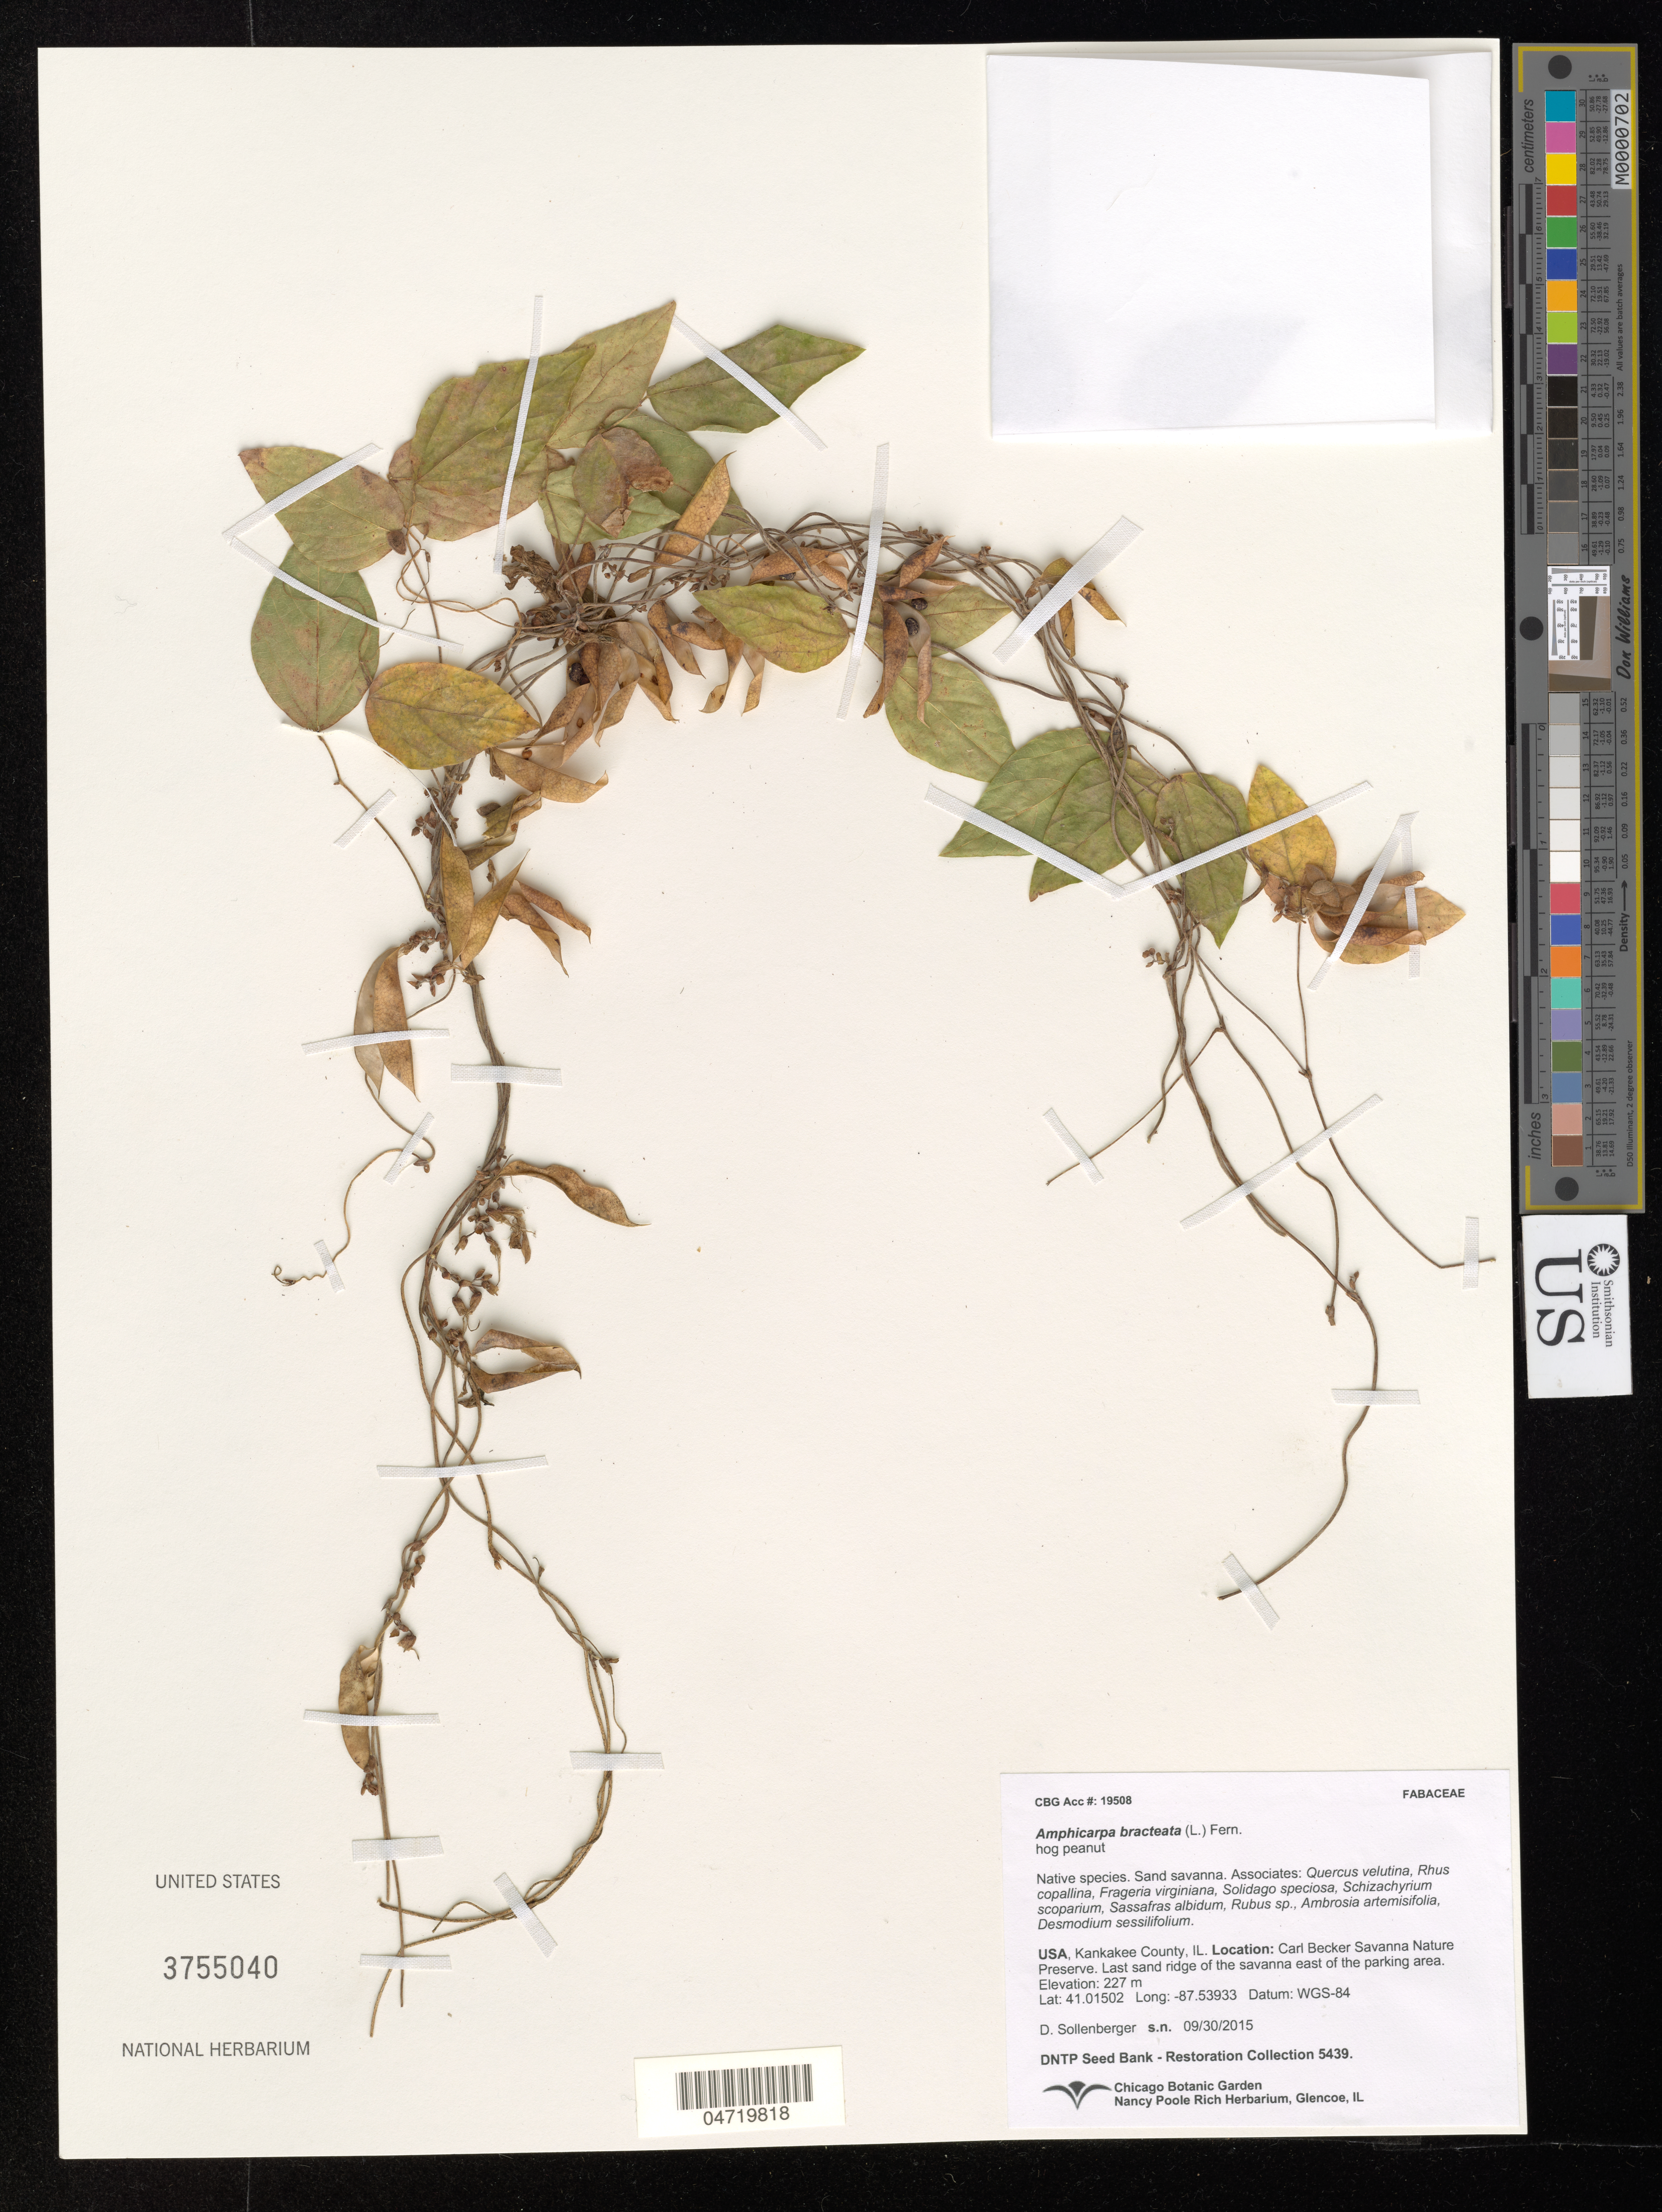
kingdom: Plantae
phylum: Tracheophyta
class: Magnoliopsida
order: Fabales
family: Fabaceae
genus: Amphicarpaea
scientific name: Amphicarpaea bracteata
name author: (L.) Fernald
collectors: D. Sollenberger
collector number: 5439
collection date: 2015-09-30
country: United States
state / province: Illinois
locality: Kankakee County. Carl Becker Savanna Nature Preserve. Last sand ridge of the savannah east of parking area.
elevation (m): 227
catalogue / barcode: US 3755040